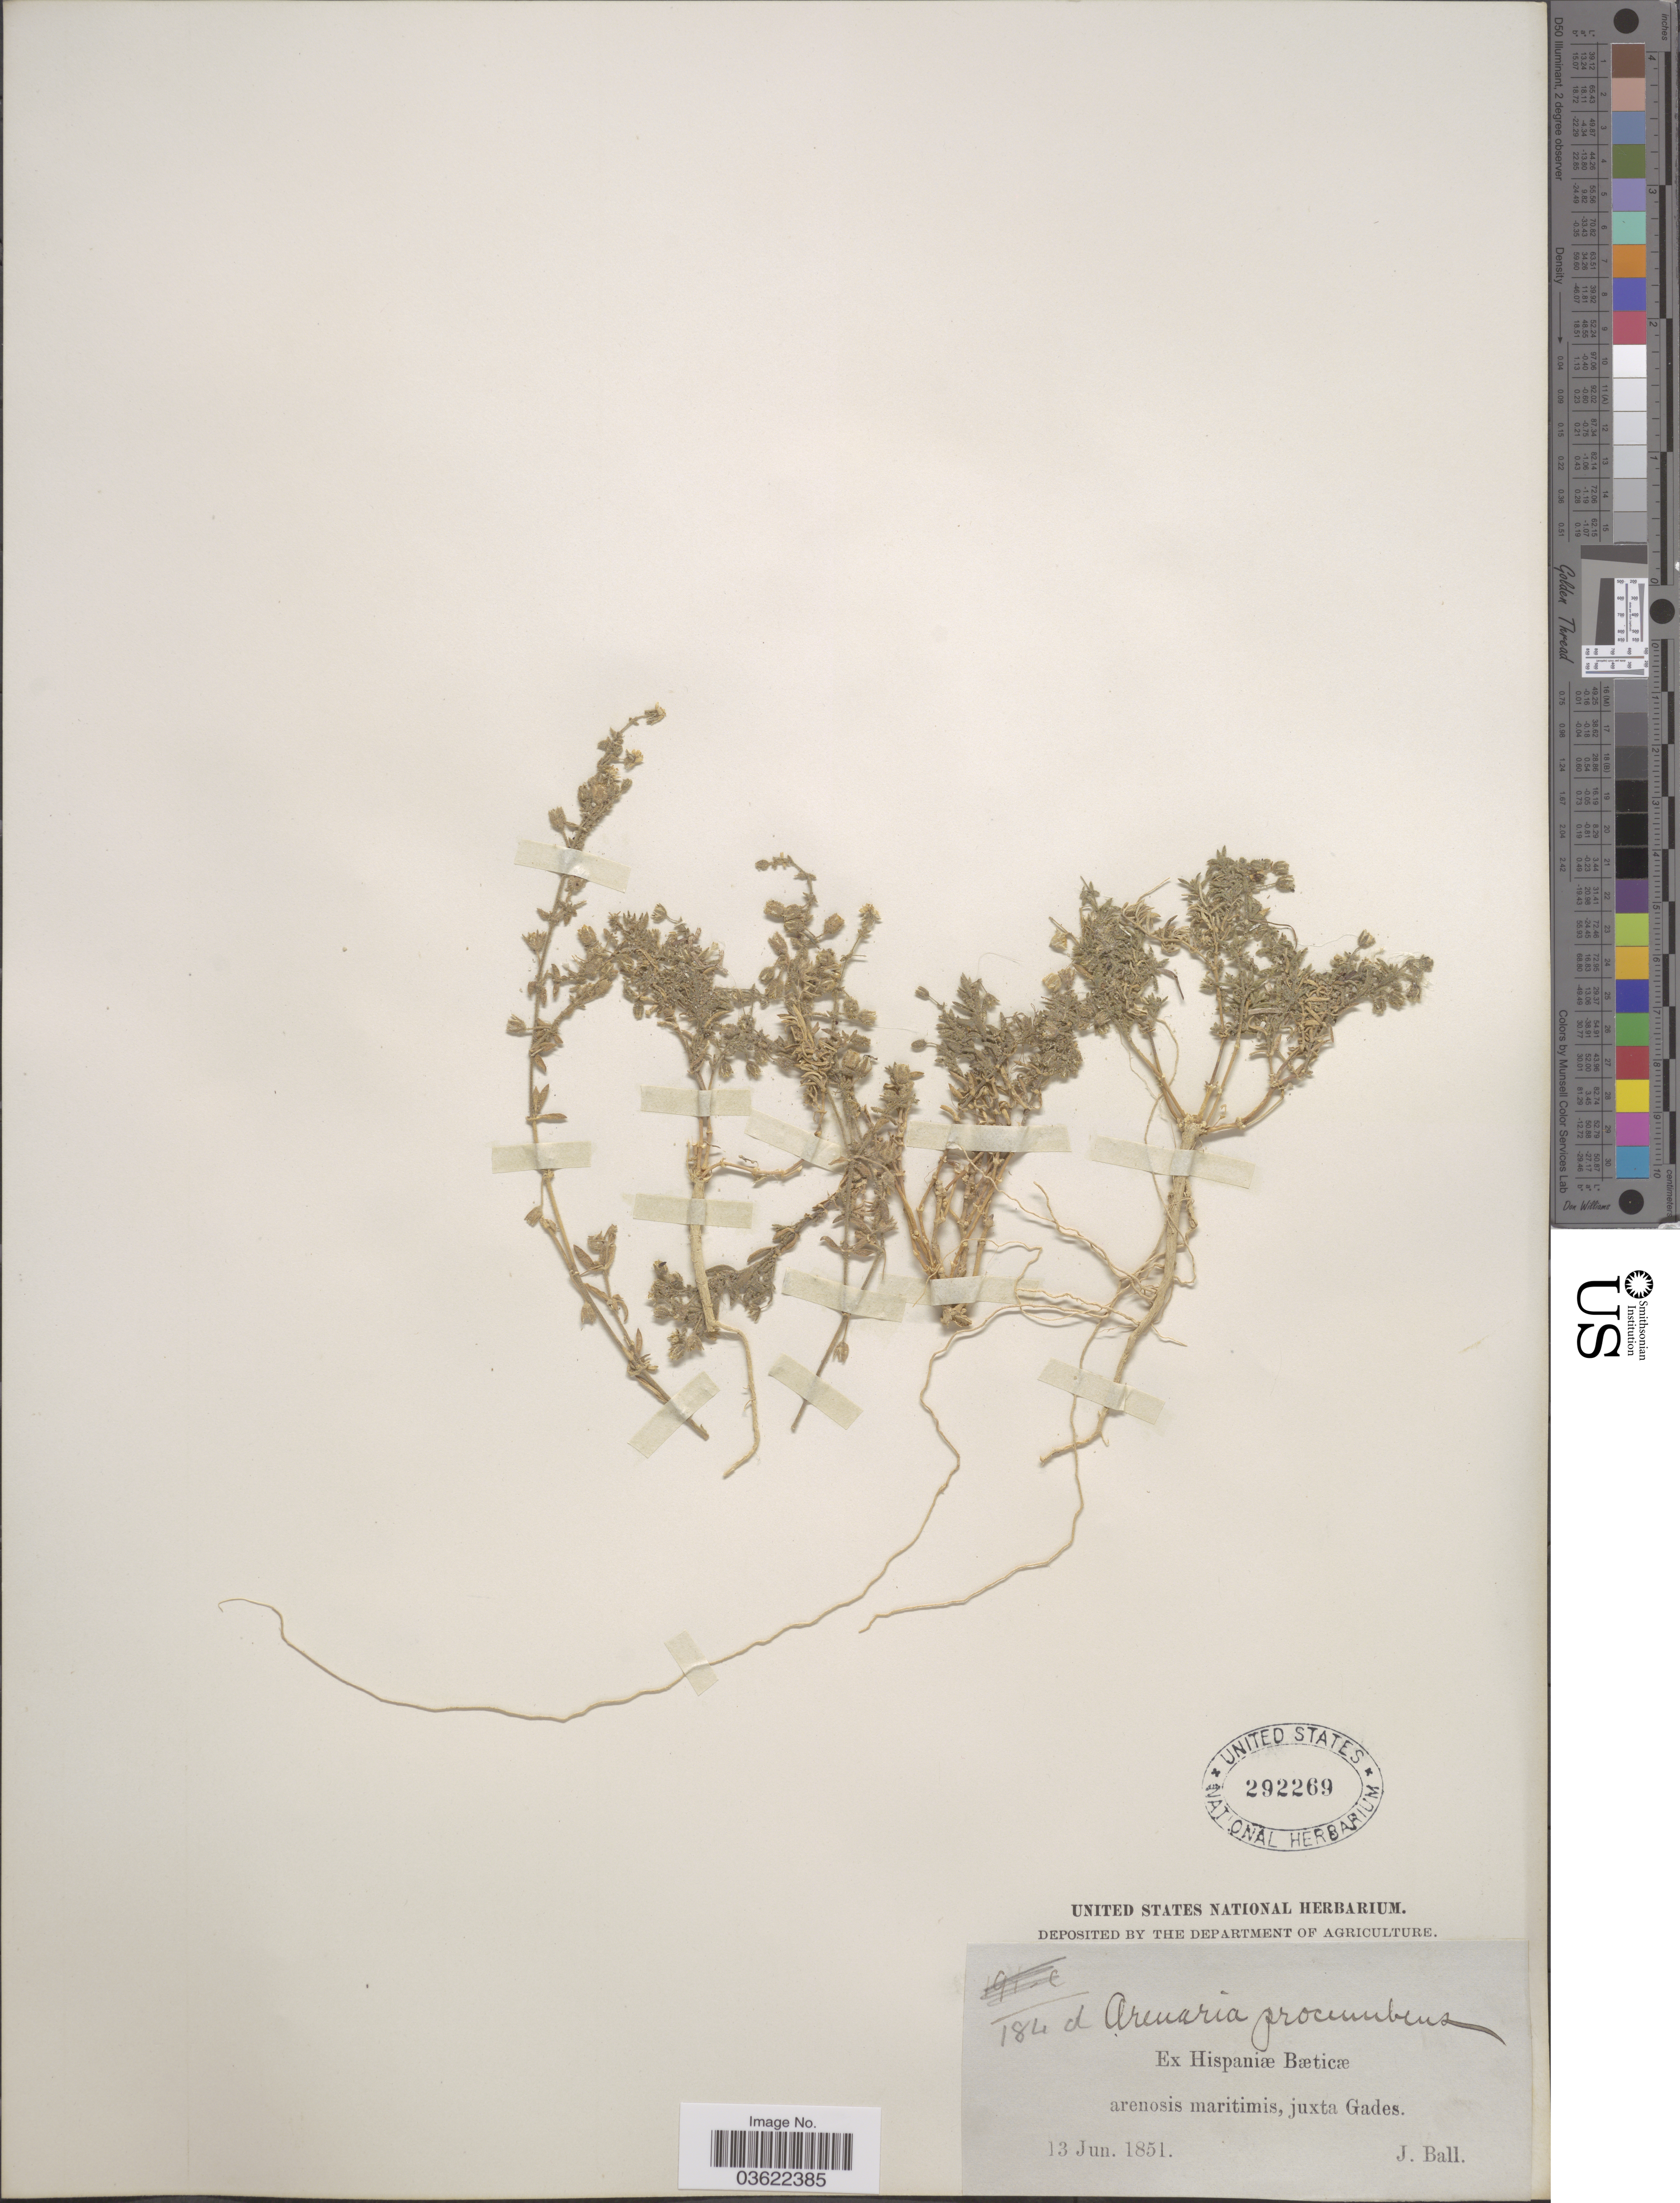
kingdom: Plantae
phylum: Tracheophyta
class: Magnoliopsida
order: Caryophyllales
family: Caryophyllaceae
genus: Arenaria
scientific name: Arenaria procumbens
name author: Vahl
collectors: J. Ball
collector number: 184d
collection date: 1851-06-13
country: Spain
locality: Ex Hispaniæ Bæticæ arenosis maritimis, juxta Gades.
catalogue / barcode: US 292269